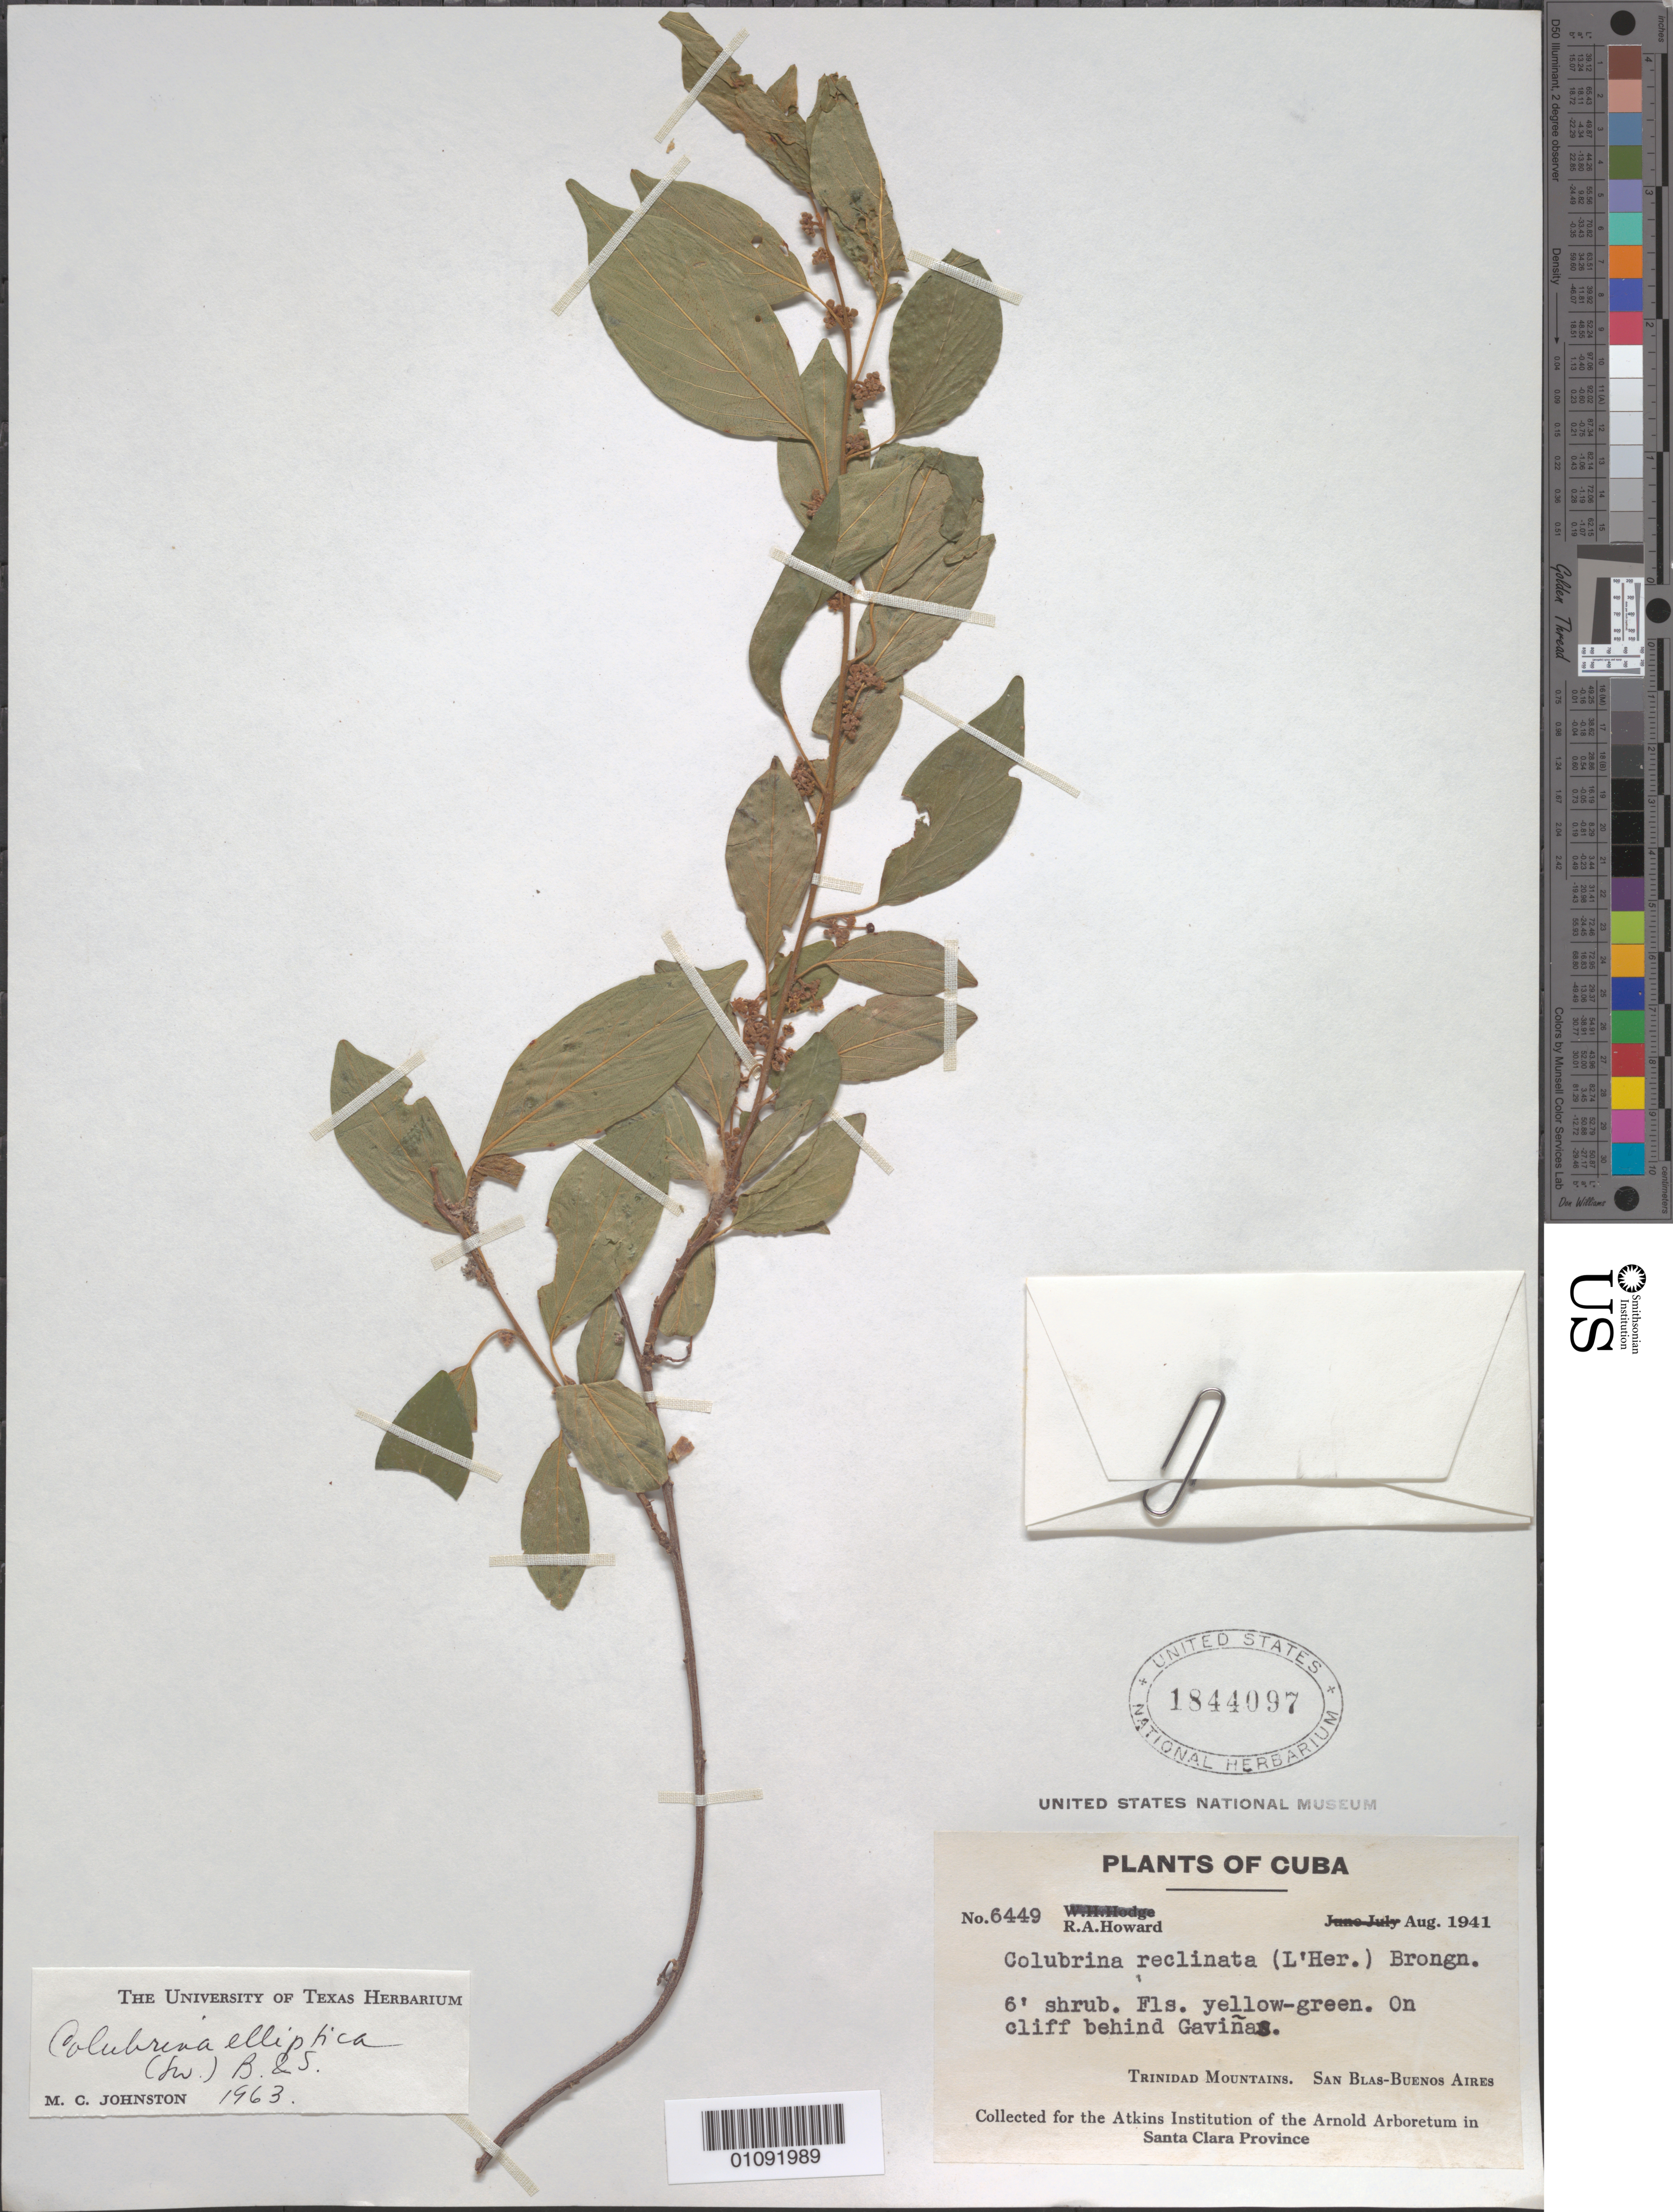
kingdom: Plantae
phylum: Tracheophyta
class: Magnoliopsida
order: Rosales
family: Rhamnaceae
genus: Colubrina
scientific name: Colubrina elliptica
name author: (Sw.) Brizicky & W.L. Stern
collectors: R. A. Howard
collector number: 6449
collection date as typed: Aug 1941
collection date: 1941-08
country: Cuba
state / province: Cienfuegos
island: Cuba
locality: On Cliff behind Gaviñas Tinidad Mountains San Blas-Buenos Aires Santa Clara Province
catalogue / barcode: US 1844097